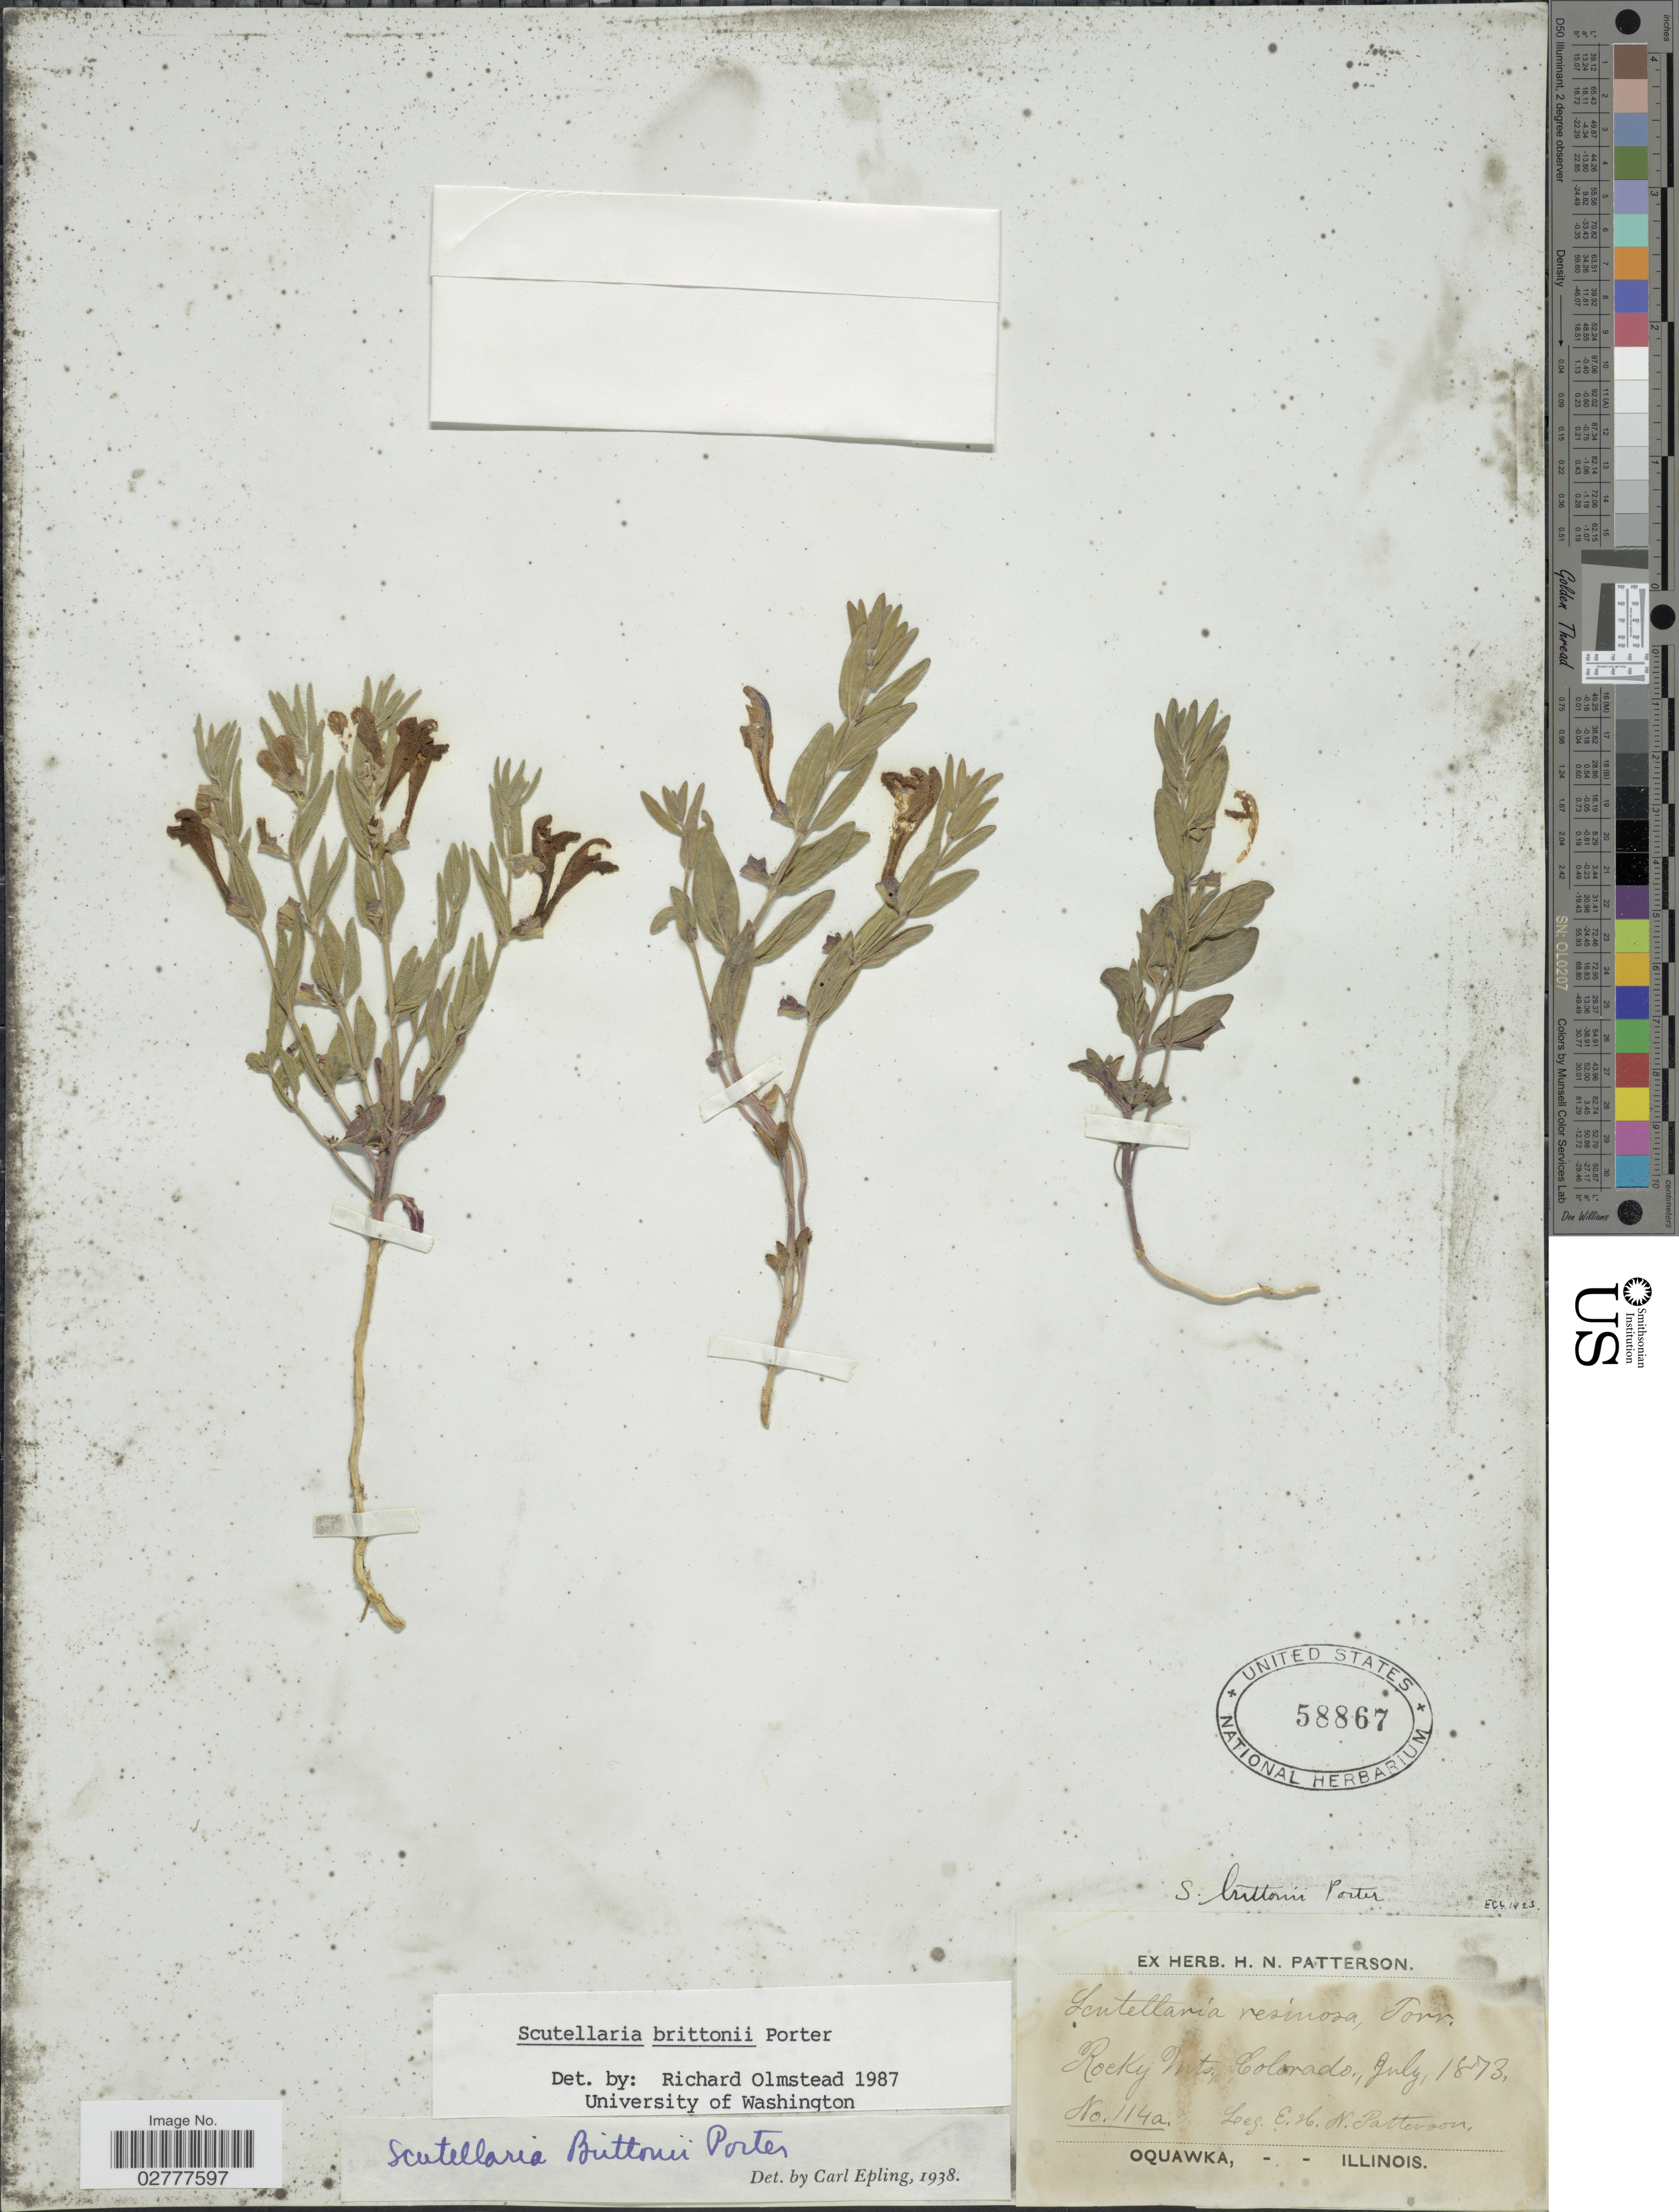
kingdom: Plantae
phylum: Tracheophyta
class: Magnoliopsida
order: Lamiales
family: Lamiaceae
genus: Scutellaria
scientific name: Scutellaria brittonii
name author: Porter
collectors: E. Patterson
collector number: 114a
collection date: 1873-07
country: United States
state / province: Colorado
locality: Rocky Mts.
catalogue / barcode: US 58867